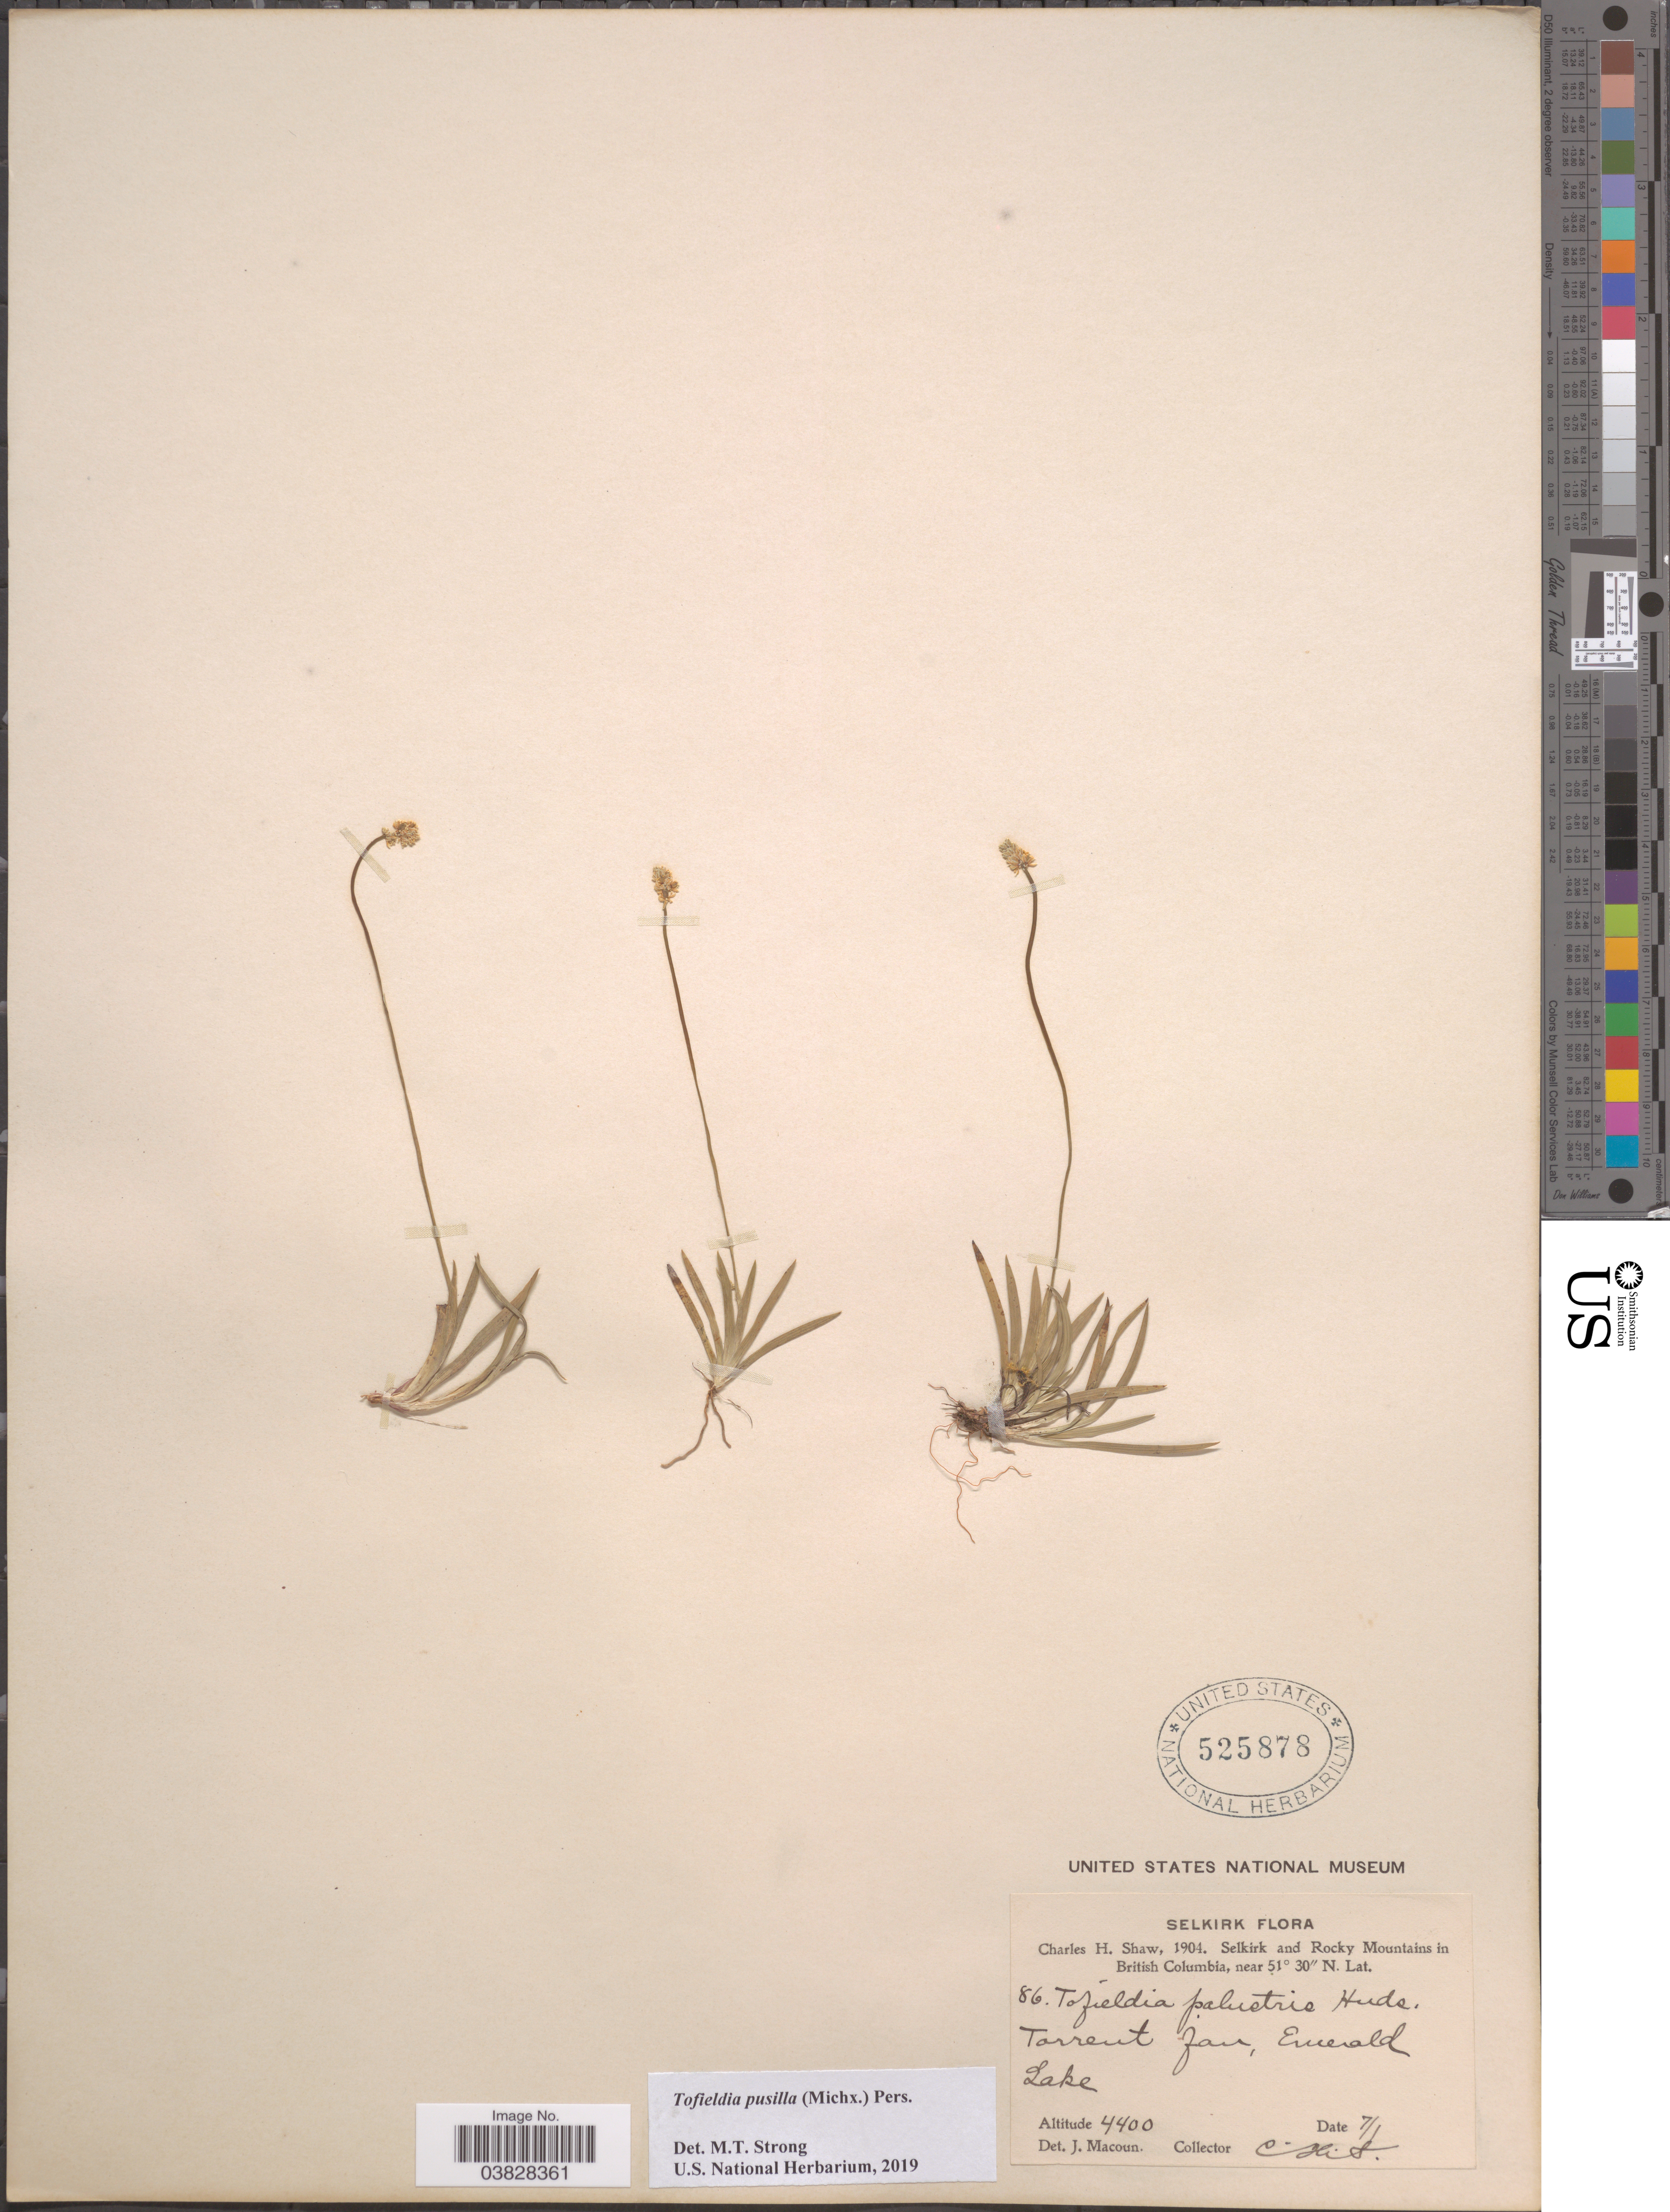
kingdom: Plantae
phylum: Tracheophyta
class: Liliopsida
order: Alismatales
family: Tofieldiaceae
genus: Tofieldia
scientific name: Tofieldia pusilla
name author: (Michx.) Pers.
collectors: C. H. Shaw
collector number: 86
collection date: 1904-01-07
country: United States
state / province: Washington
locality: Selkirk and Rocky Mountains in British Columbia. Emerald Lake.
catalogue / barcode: US 525878